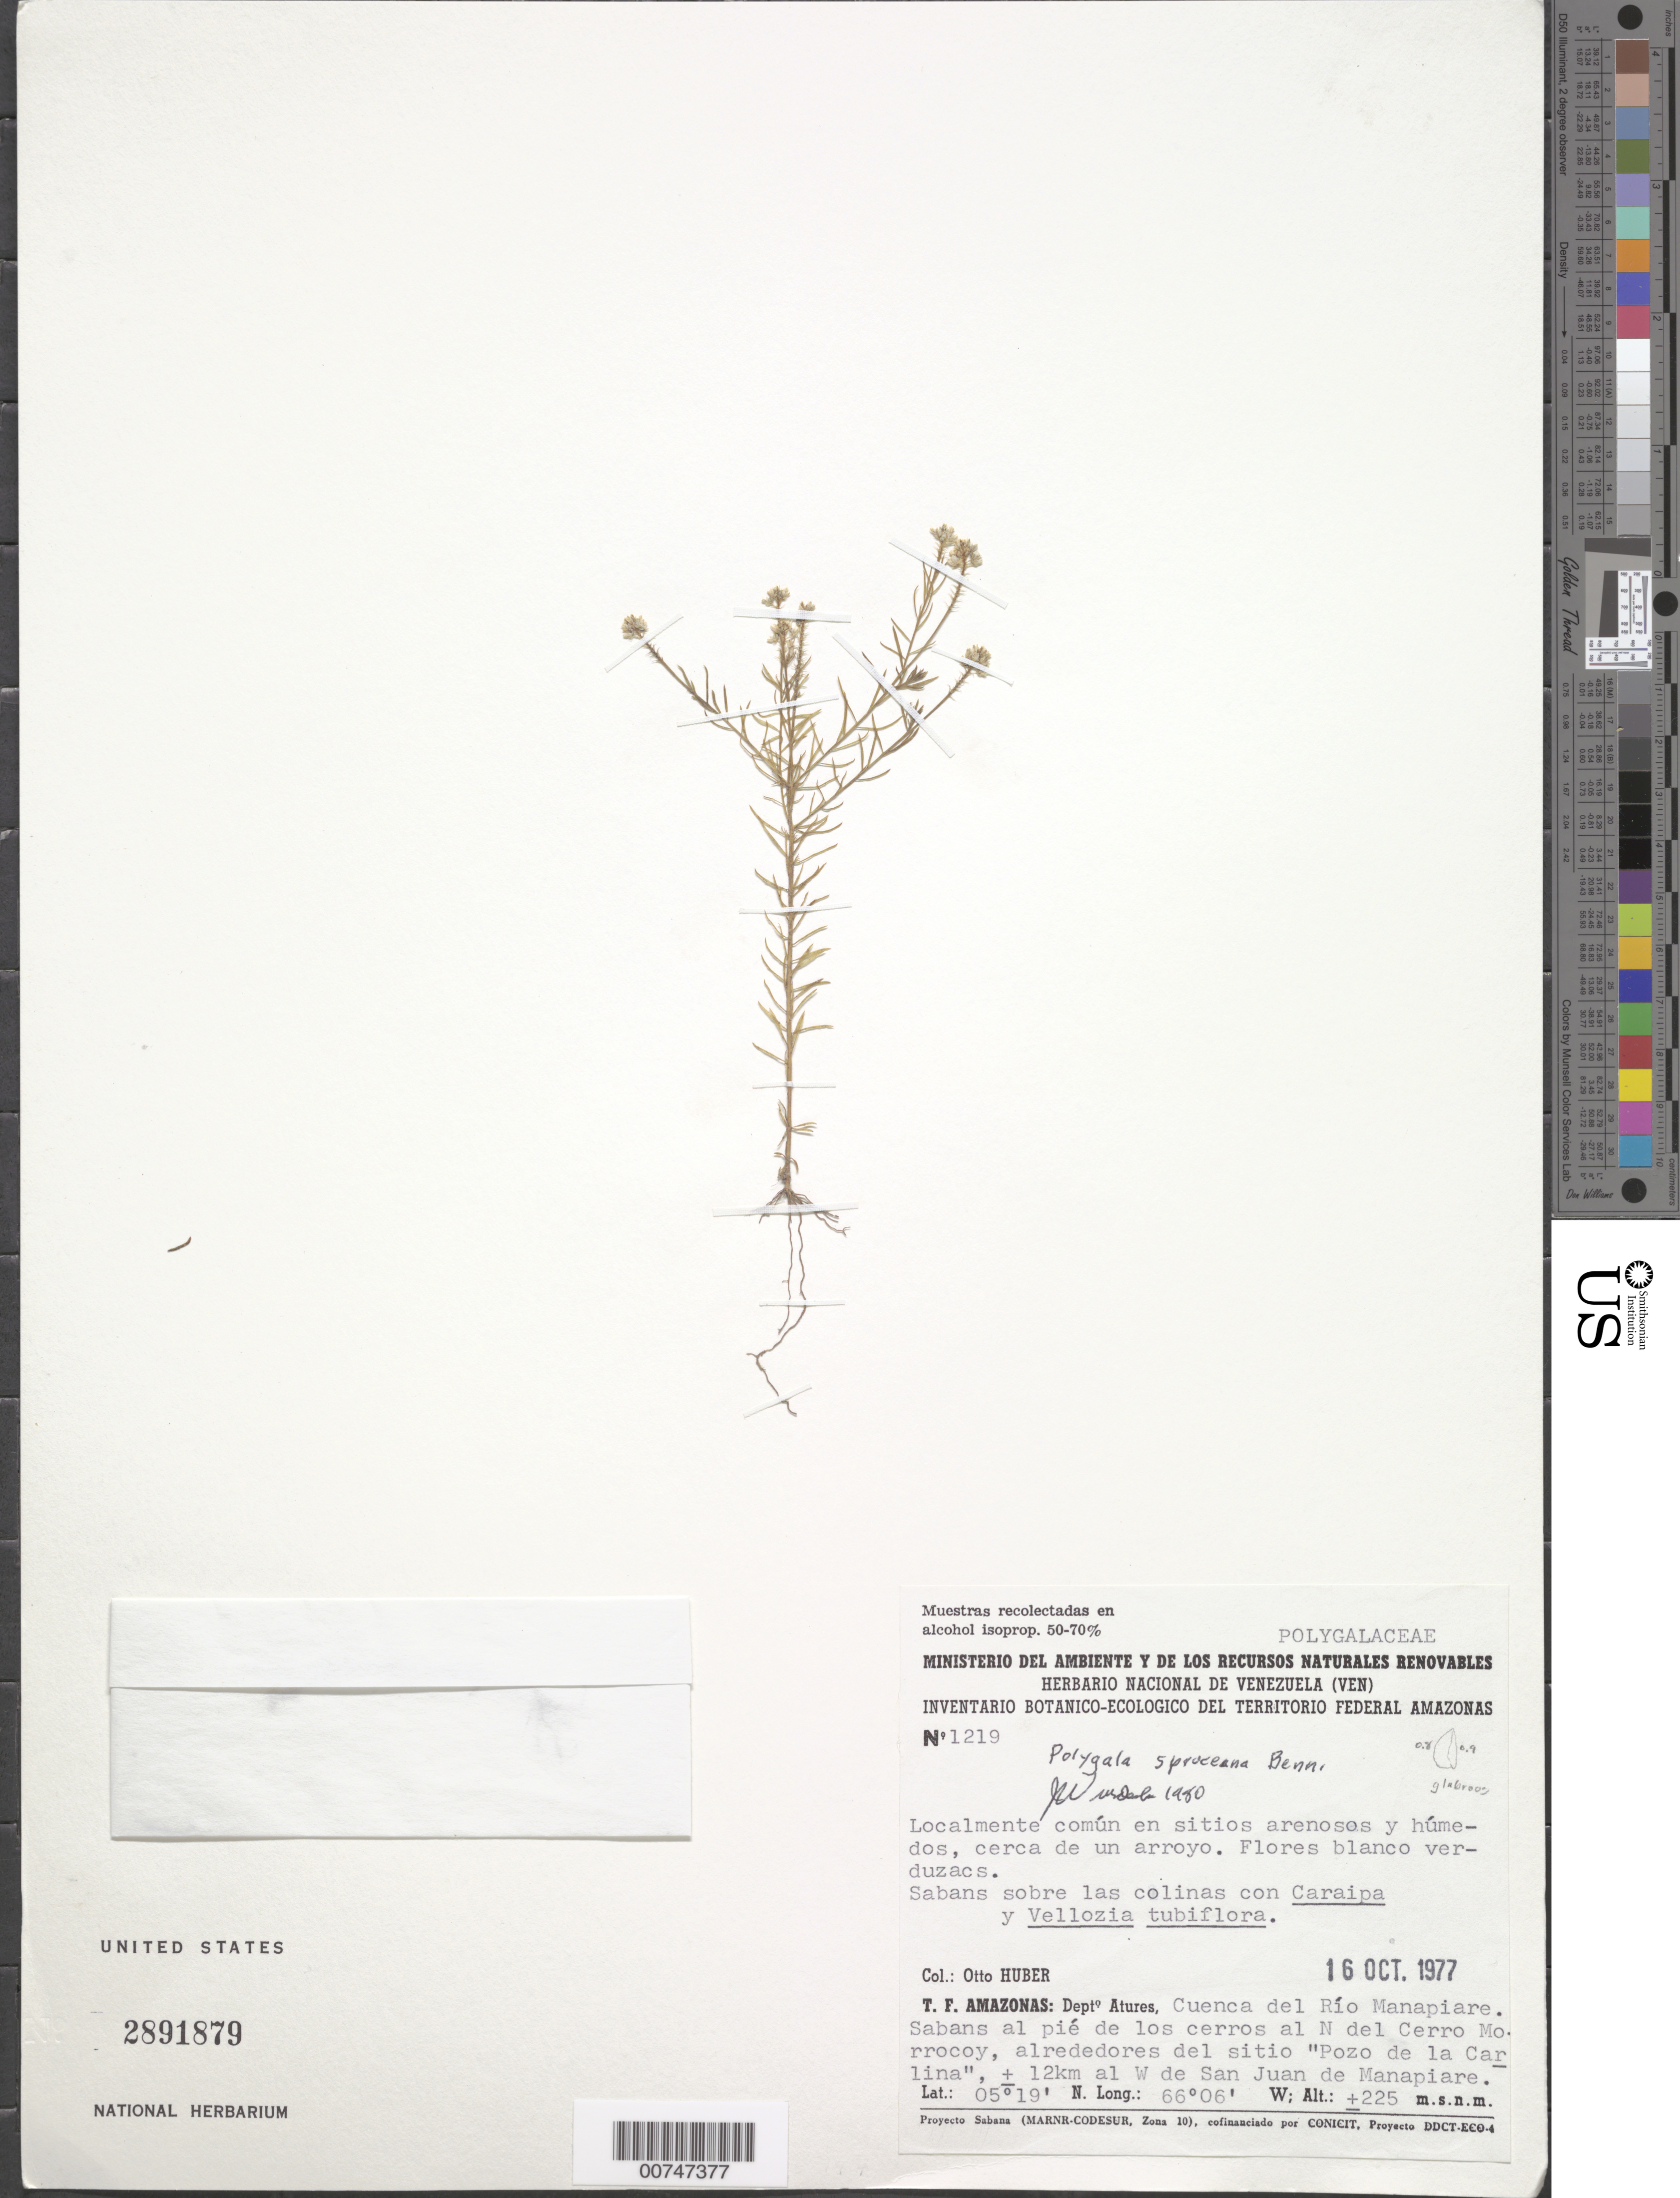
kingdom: Plantae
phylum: Tracheophyta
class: Magnoliopsida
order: Fabales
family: Polygalaceae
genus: Polygala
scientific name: Polygala spruceana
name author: A.W. Benn.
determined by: Wurdack, John J., (US), US (UNITED STATES)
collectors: O. Huber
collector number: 1219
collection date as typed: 16-Oct-77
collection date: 1977-10-16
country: Venezuela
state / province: Amazonas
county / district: Atures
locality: Río Manapiare, cuenca, N of Cerro Morrocoy, W of San Juan de Manapiare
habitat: Sitios arenosos y humedos, cerca de un arroyo; sabans sobre las colinas con Caraipa and Vellozia tubiflora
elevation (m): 225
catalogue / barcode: US 2891879